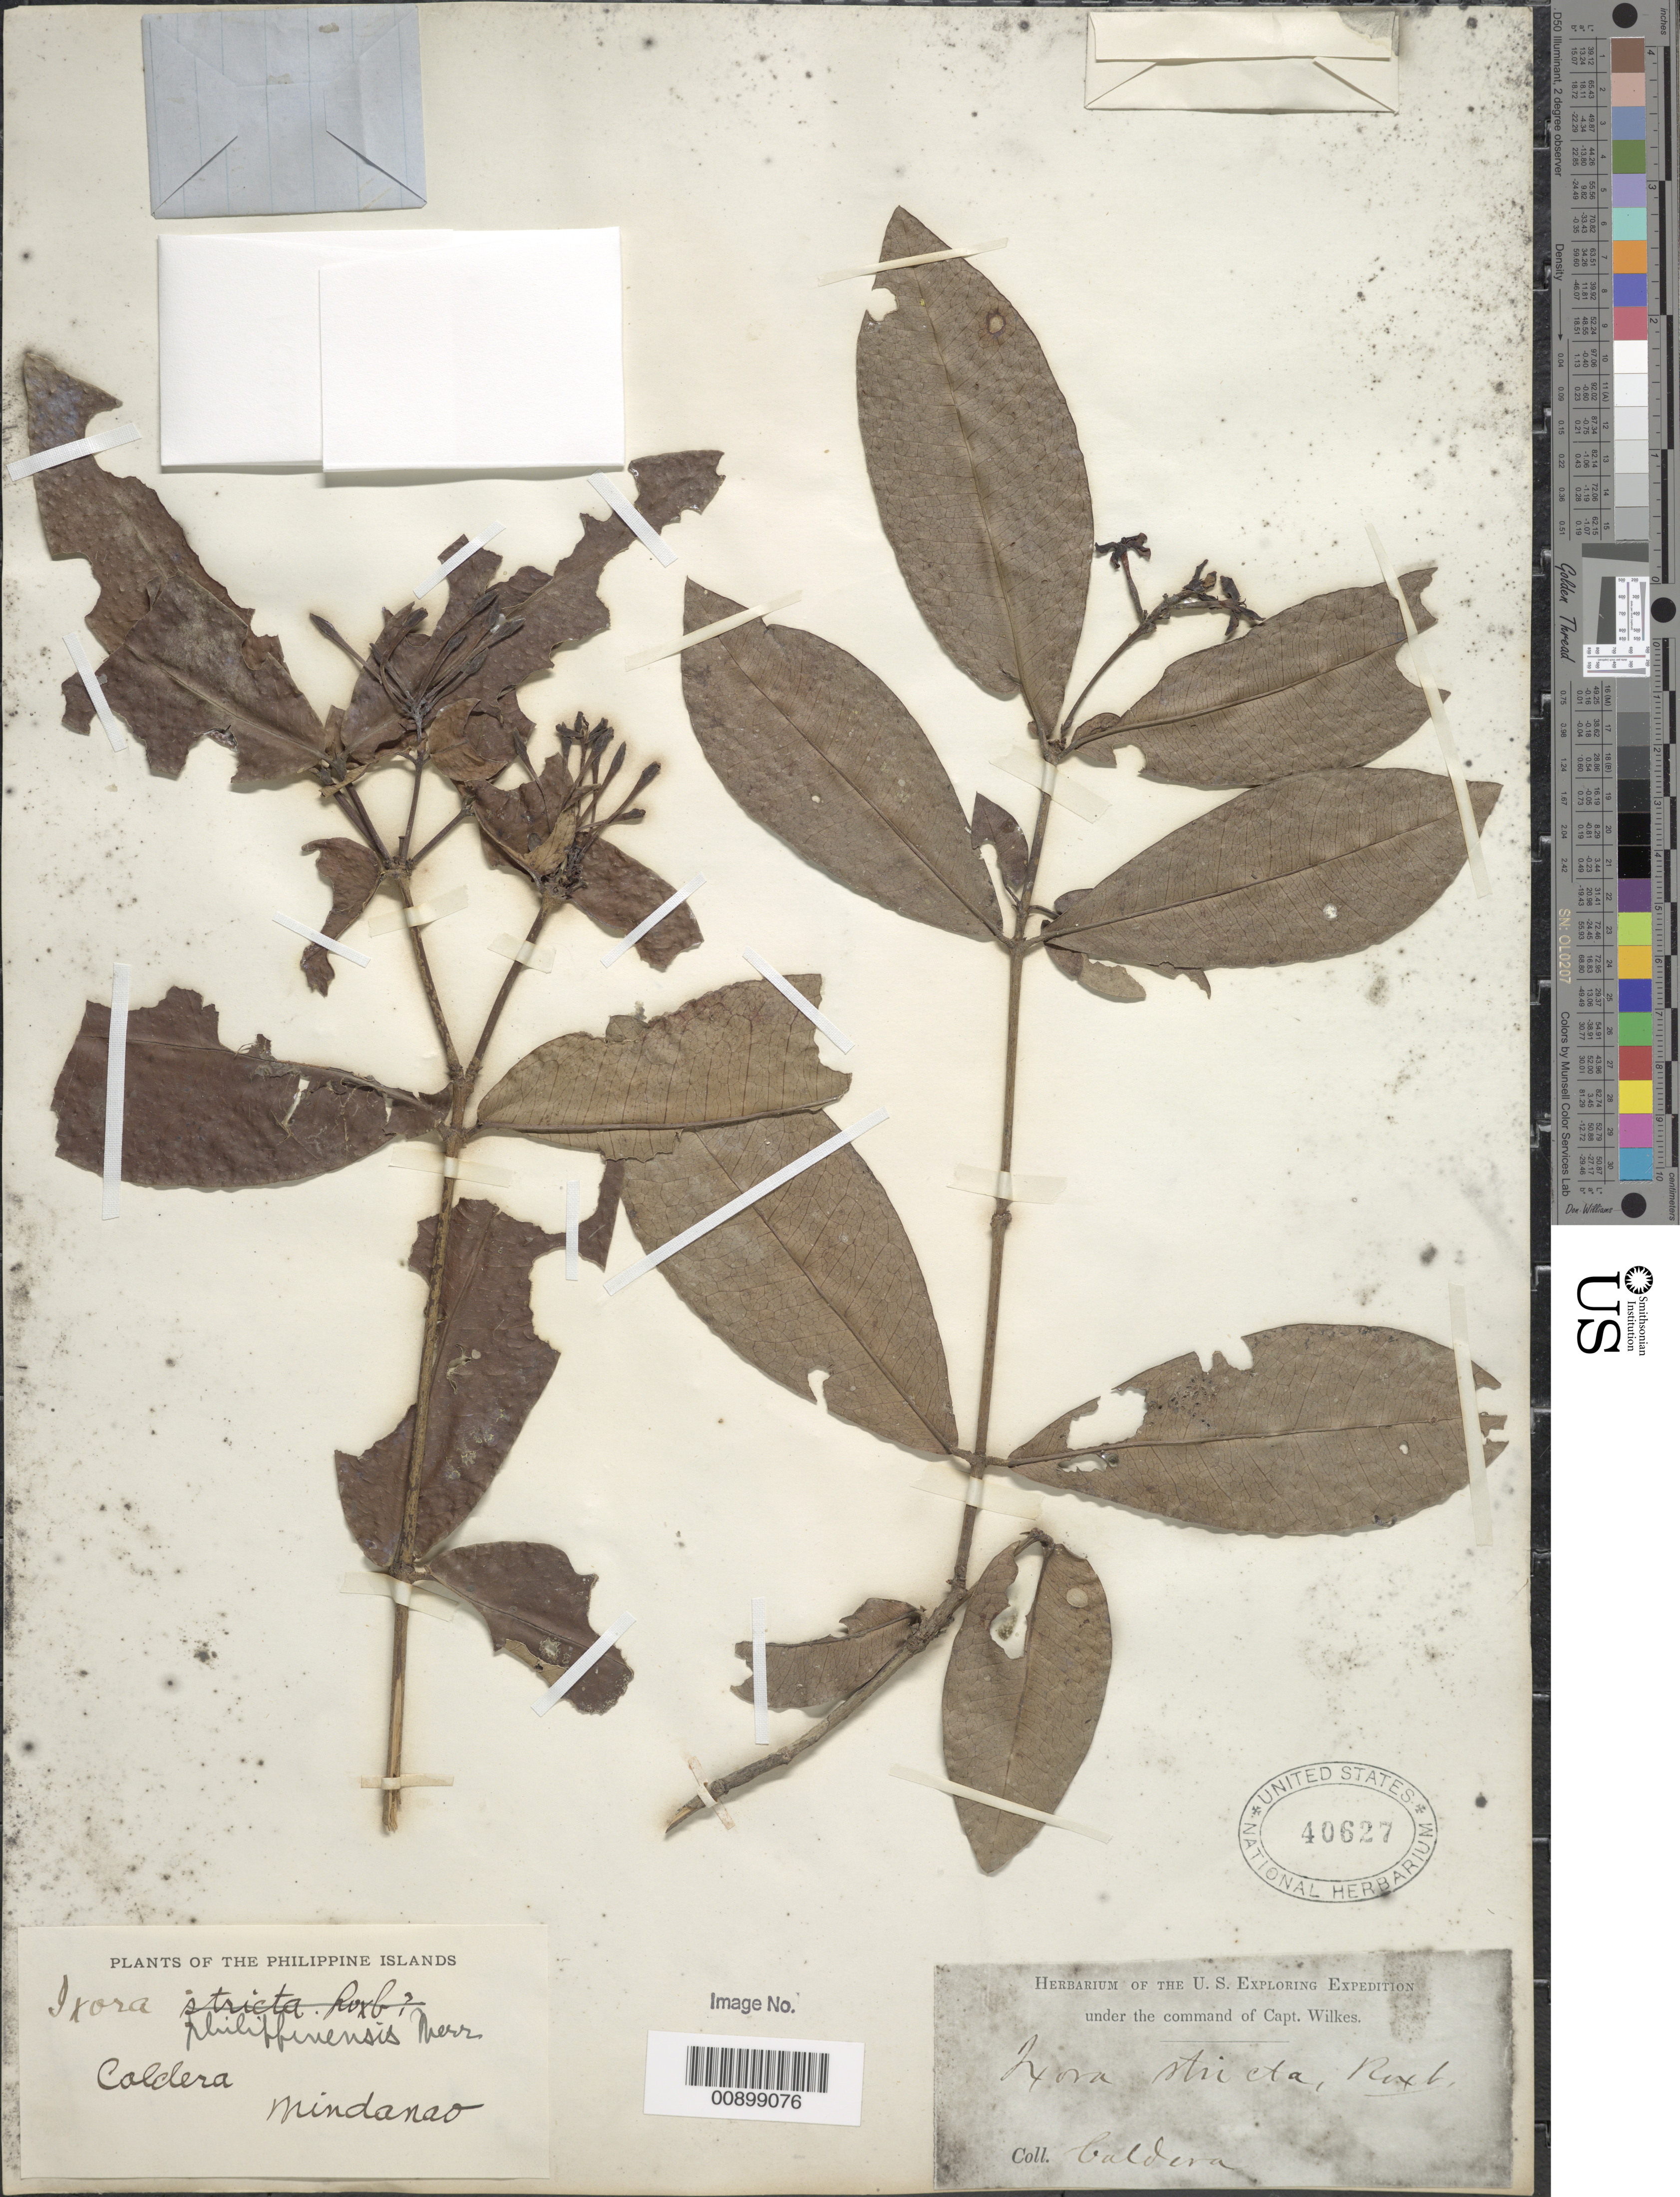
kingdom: Plantae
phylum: Tracheophyta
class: Magnoliopsida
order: Gentianales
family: Rubiaceae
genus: Ixora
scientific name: Ixora stricta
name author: Roxb.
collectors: Wilkes Explor. Exped.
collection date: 1838/1842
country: Philippines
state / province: Zamboanga Peninsula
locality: Caldera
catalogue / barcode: US 40627